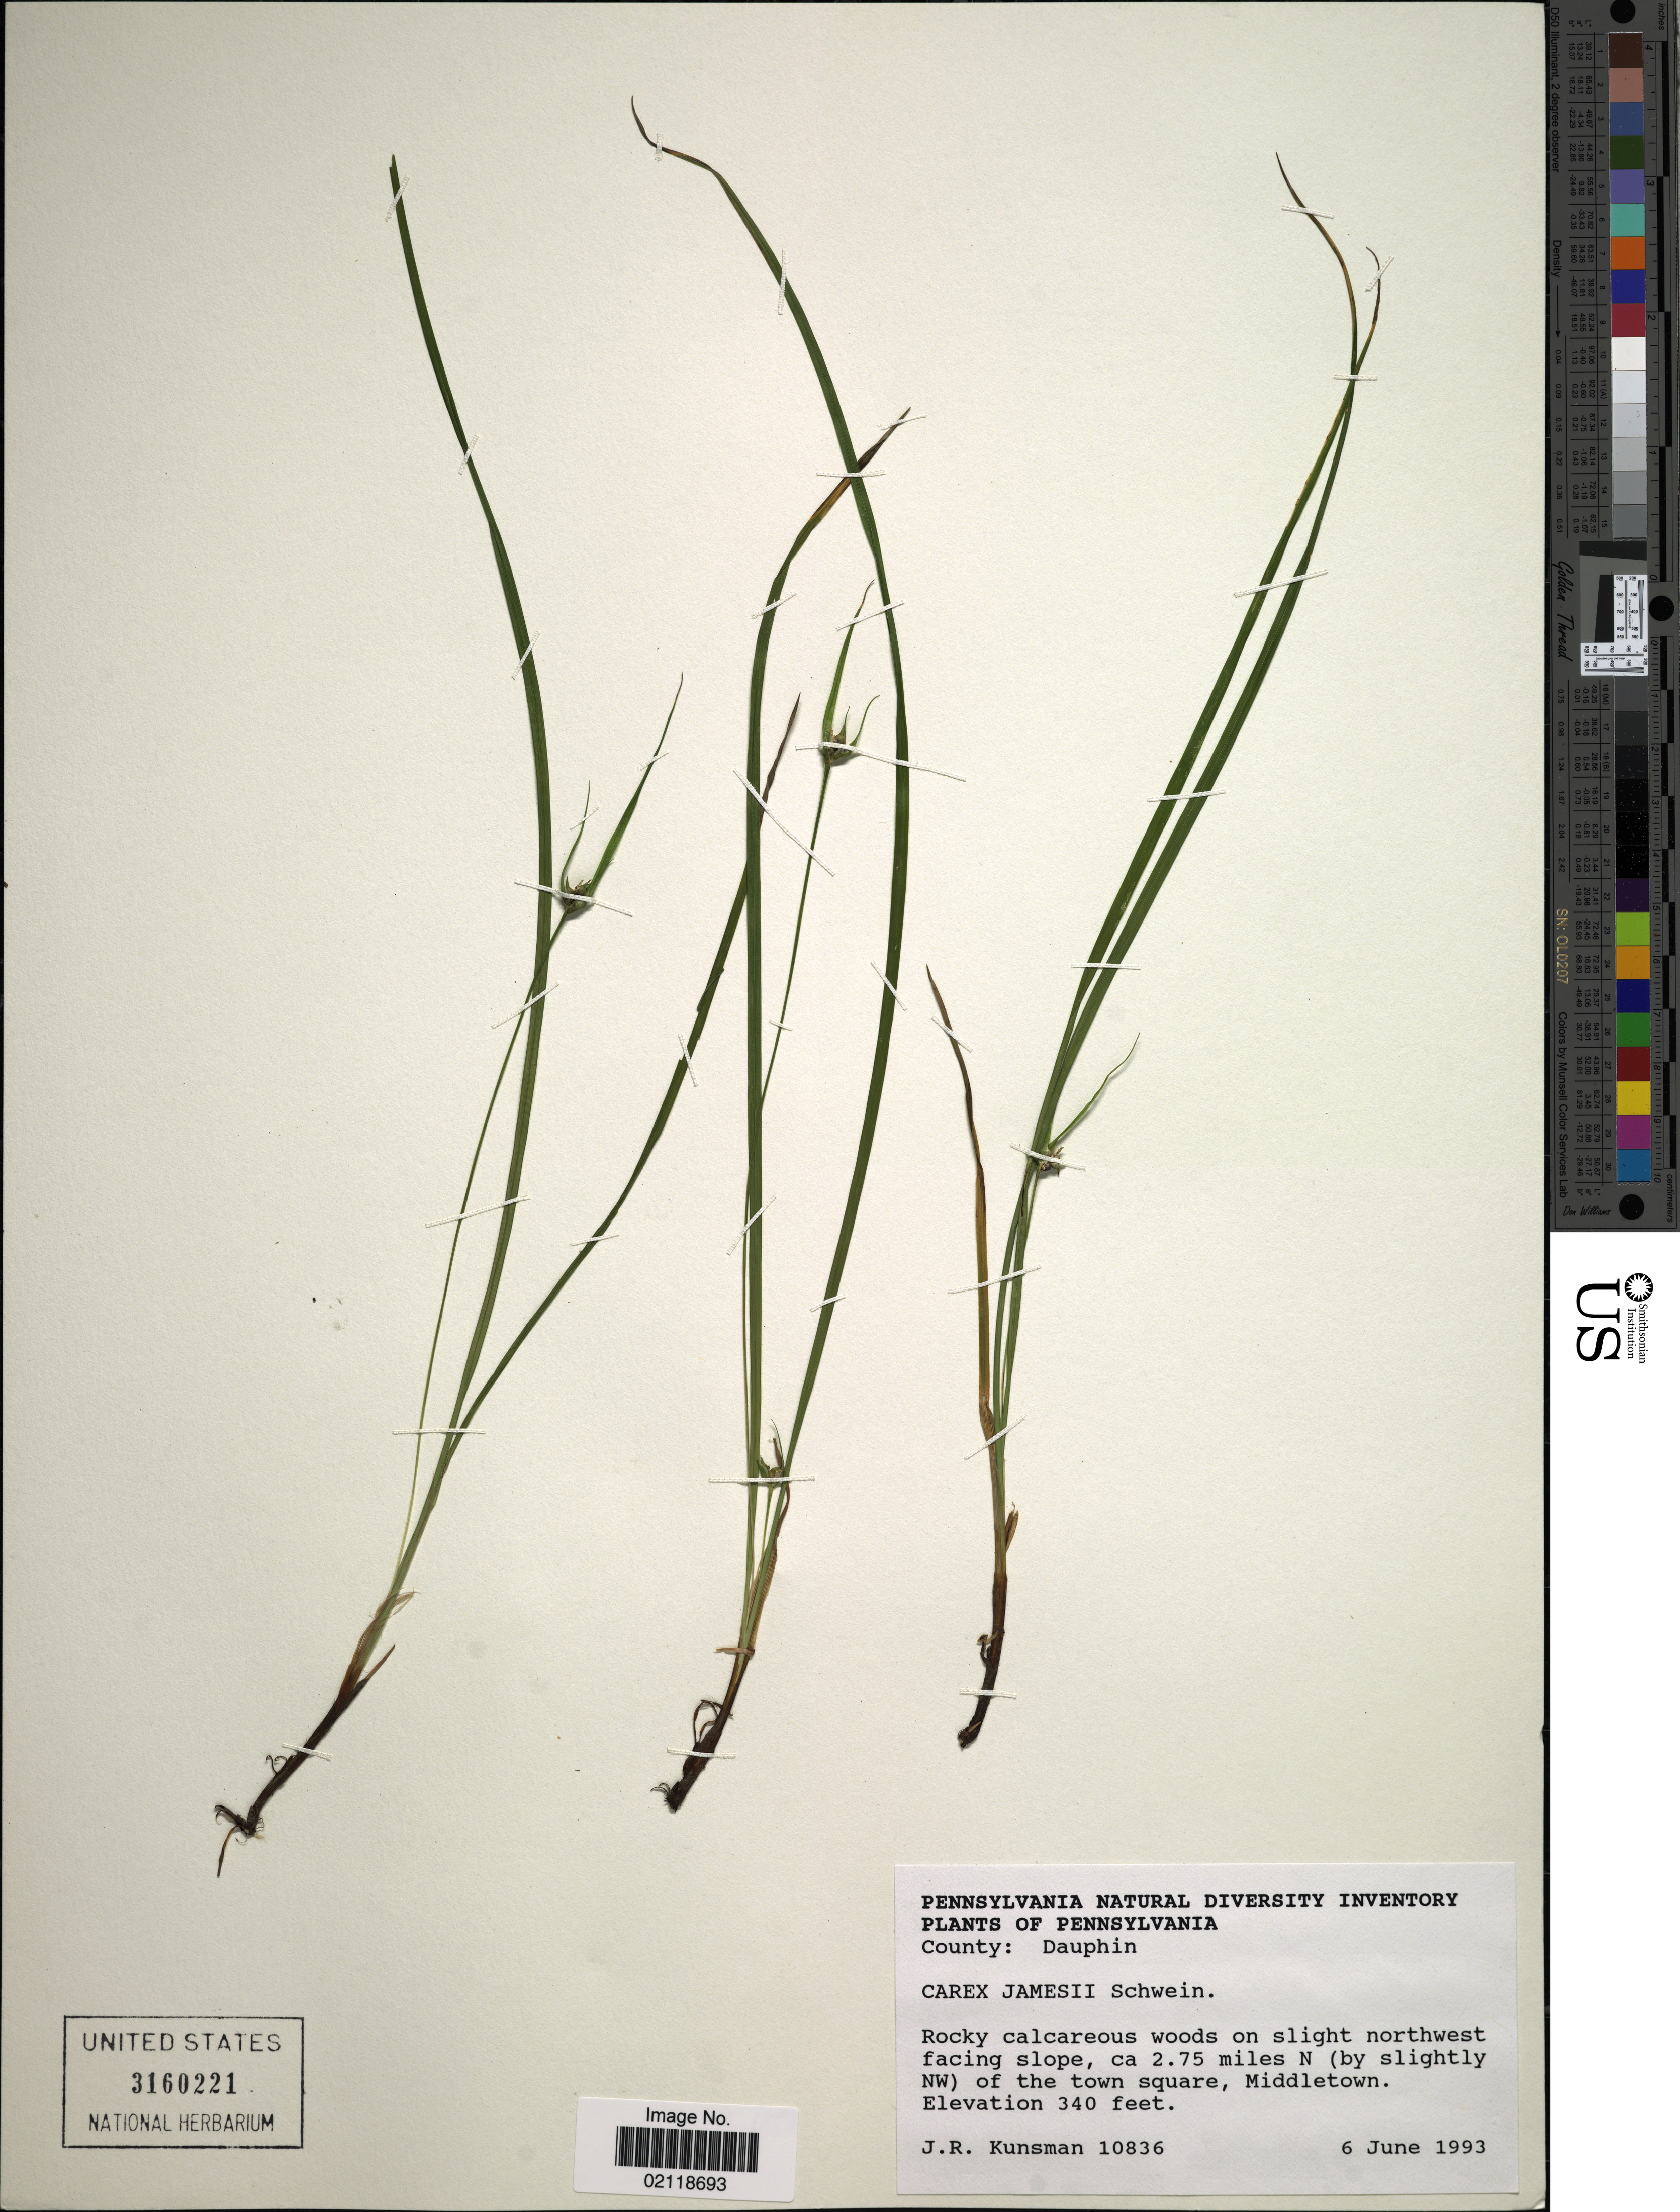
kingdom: Plantae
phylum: Tracheophyta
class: Liliopsida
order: Poales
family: Cyperaceae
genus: Carex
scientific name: Carex jamesii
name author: Schwein.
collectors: J. Kunsman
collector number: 10836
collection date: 1993-06-06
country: United States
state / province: Pennsylvania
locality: County: Dauphin, rocky woods on slight northwest facing slope, ca. 2.75 miles N (by slightly NW) of the town square, Midlletown.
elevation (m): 104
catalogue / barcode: US 3160221